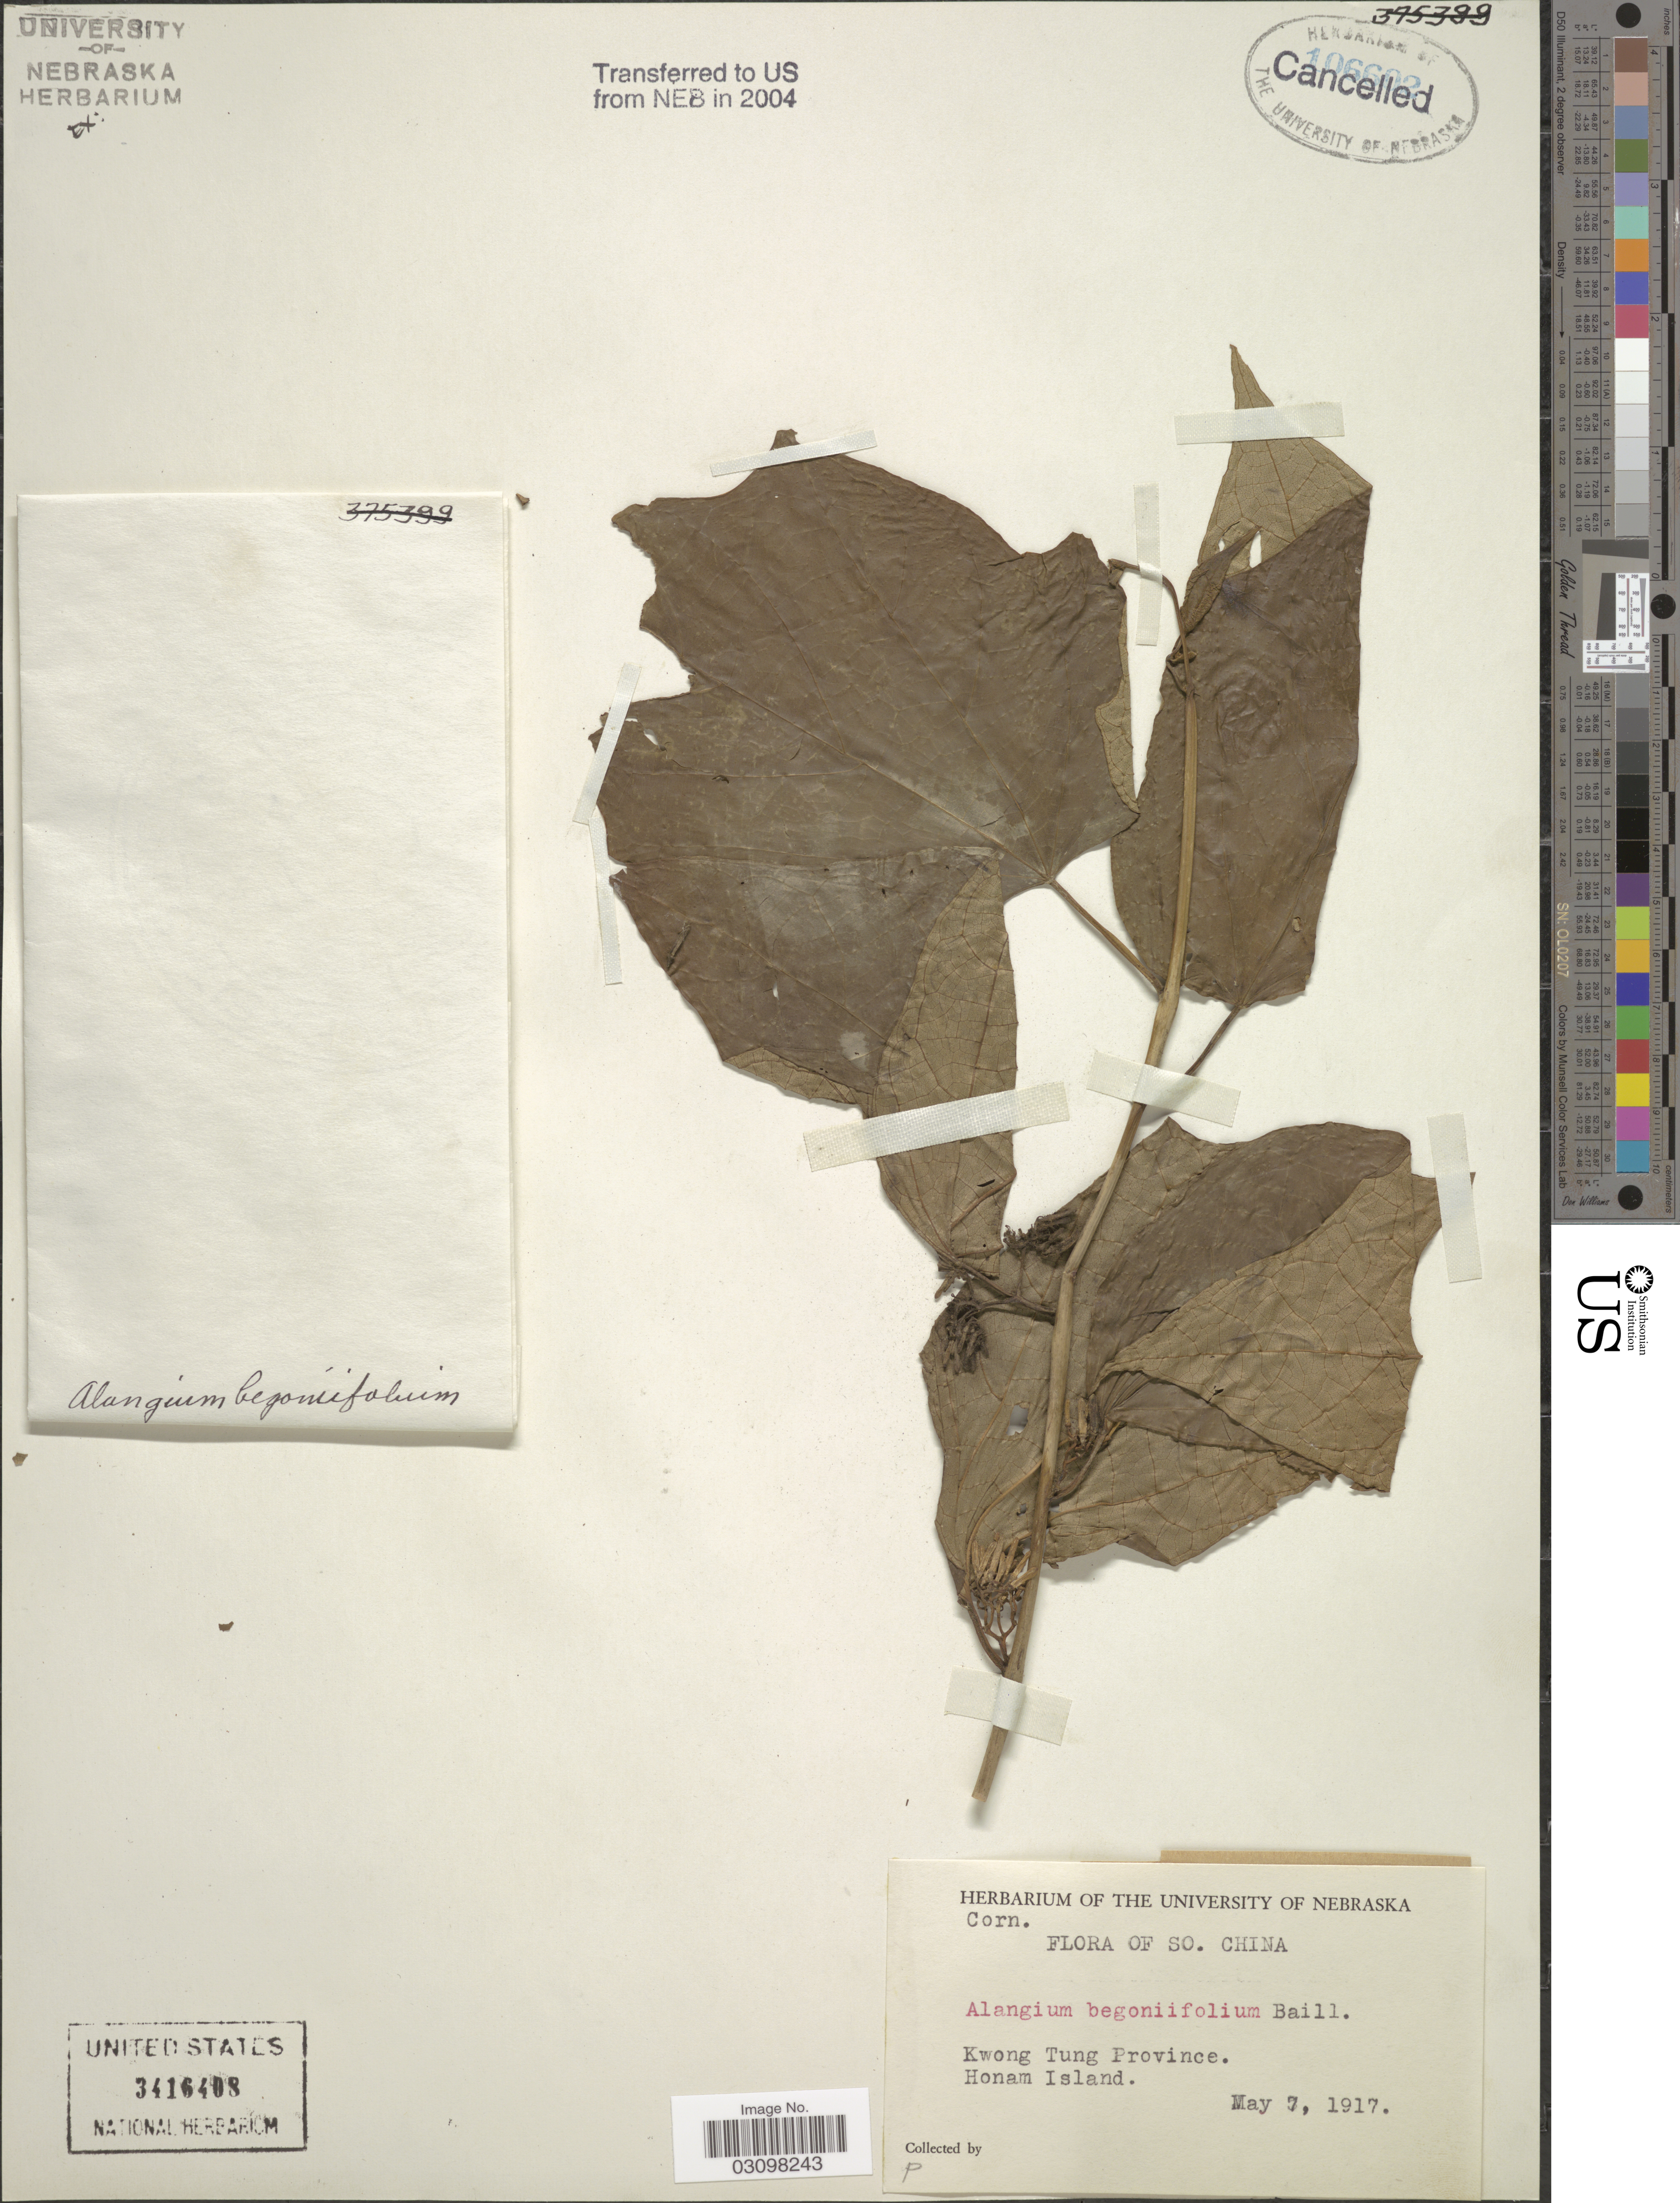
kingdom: Plantae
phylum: Tracheophyta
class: Magnoliopsida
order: Cornales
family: Cornaceae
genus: Alangium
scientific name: Alangium begoniifolium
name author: (Roxb.) Baill.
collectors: E. Pérez C.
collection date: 1917-05-07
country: China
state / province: Guangdong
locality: So. China. Kwong Tung Province. Honam Island.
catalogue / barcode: US 3416408